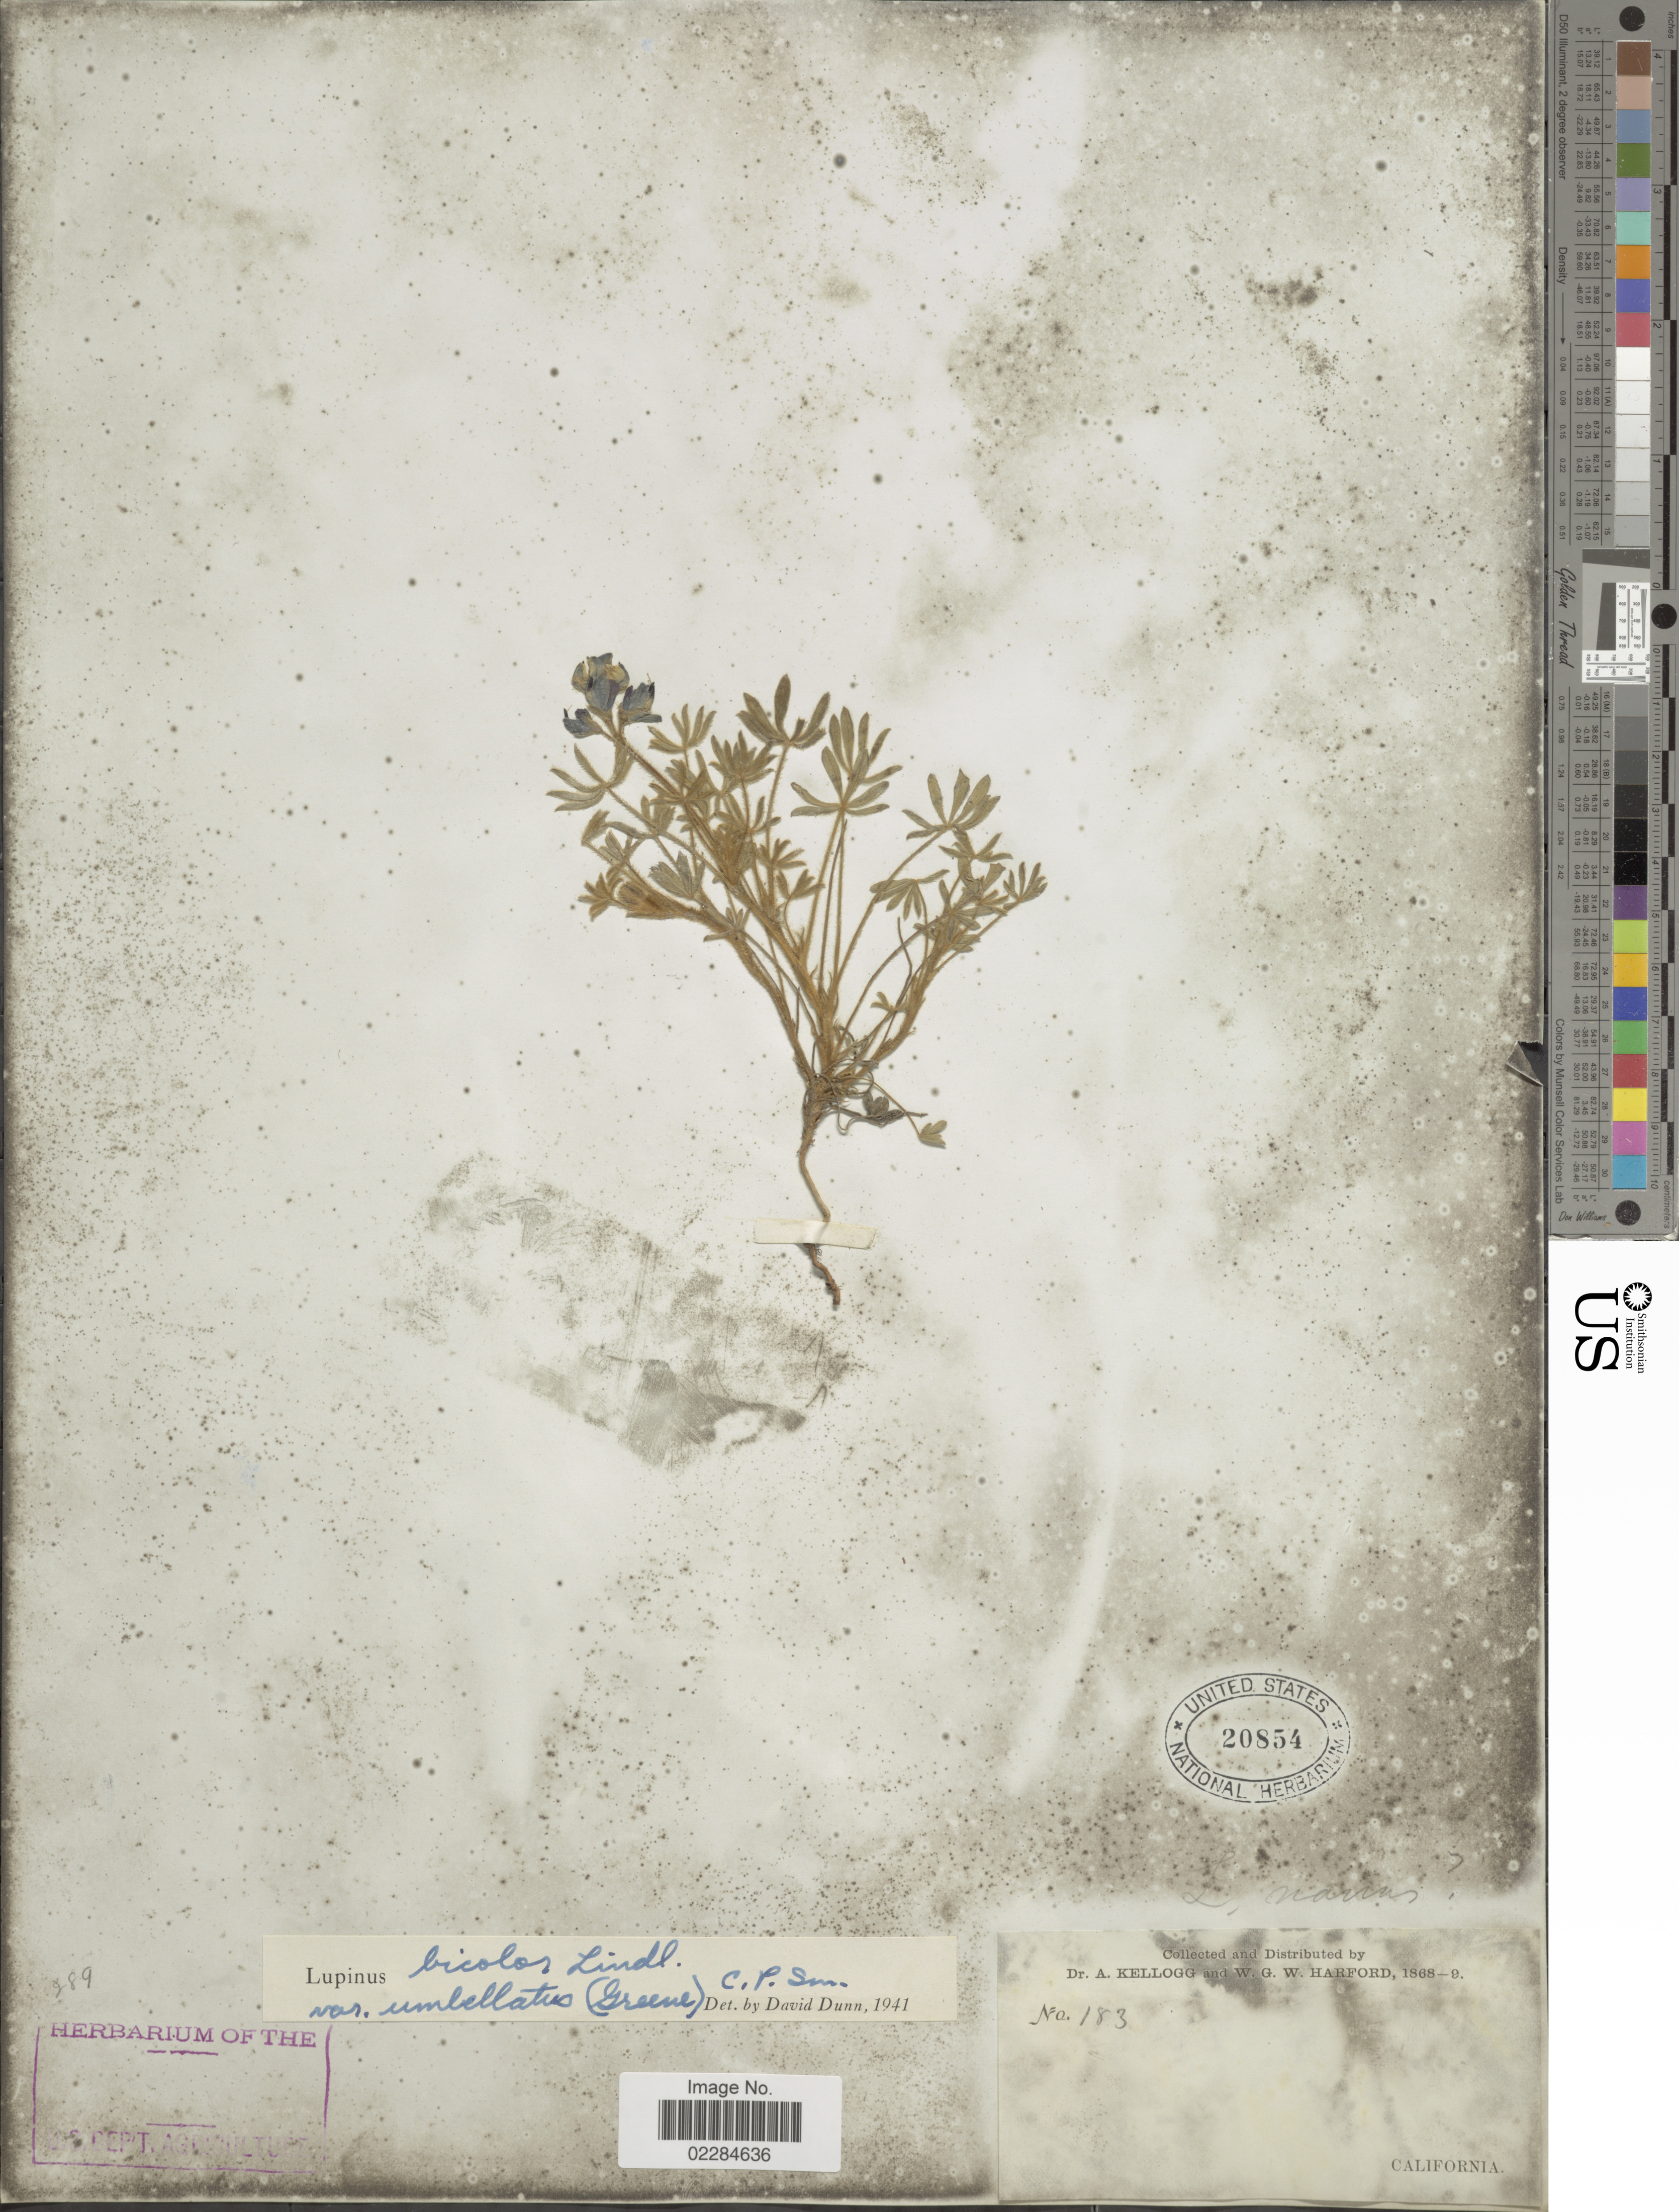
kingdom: Plantae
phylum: Tracheophyta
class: Magnoliopsida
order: Fabales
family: Fabaceae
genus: Lupinus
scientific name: Lupinus bicolor var. umbellatus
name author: (Greene) C.P. Sm.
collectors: A. Kellog & W. G. W. Harford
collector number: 183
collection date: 1868/1869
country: United States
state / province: California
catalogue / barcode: US 20854